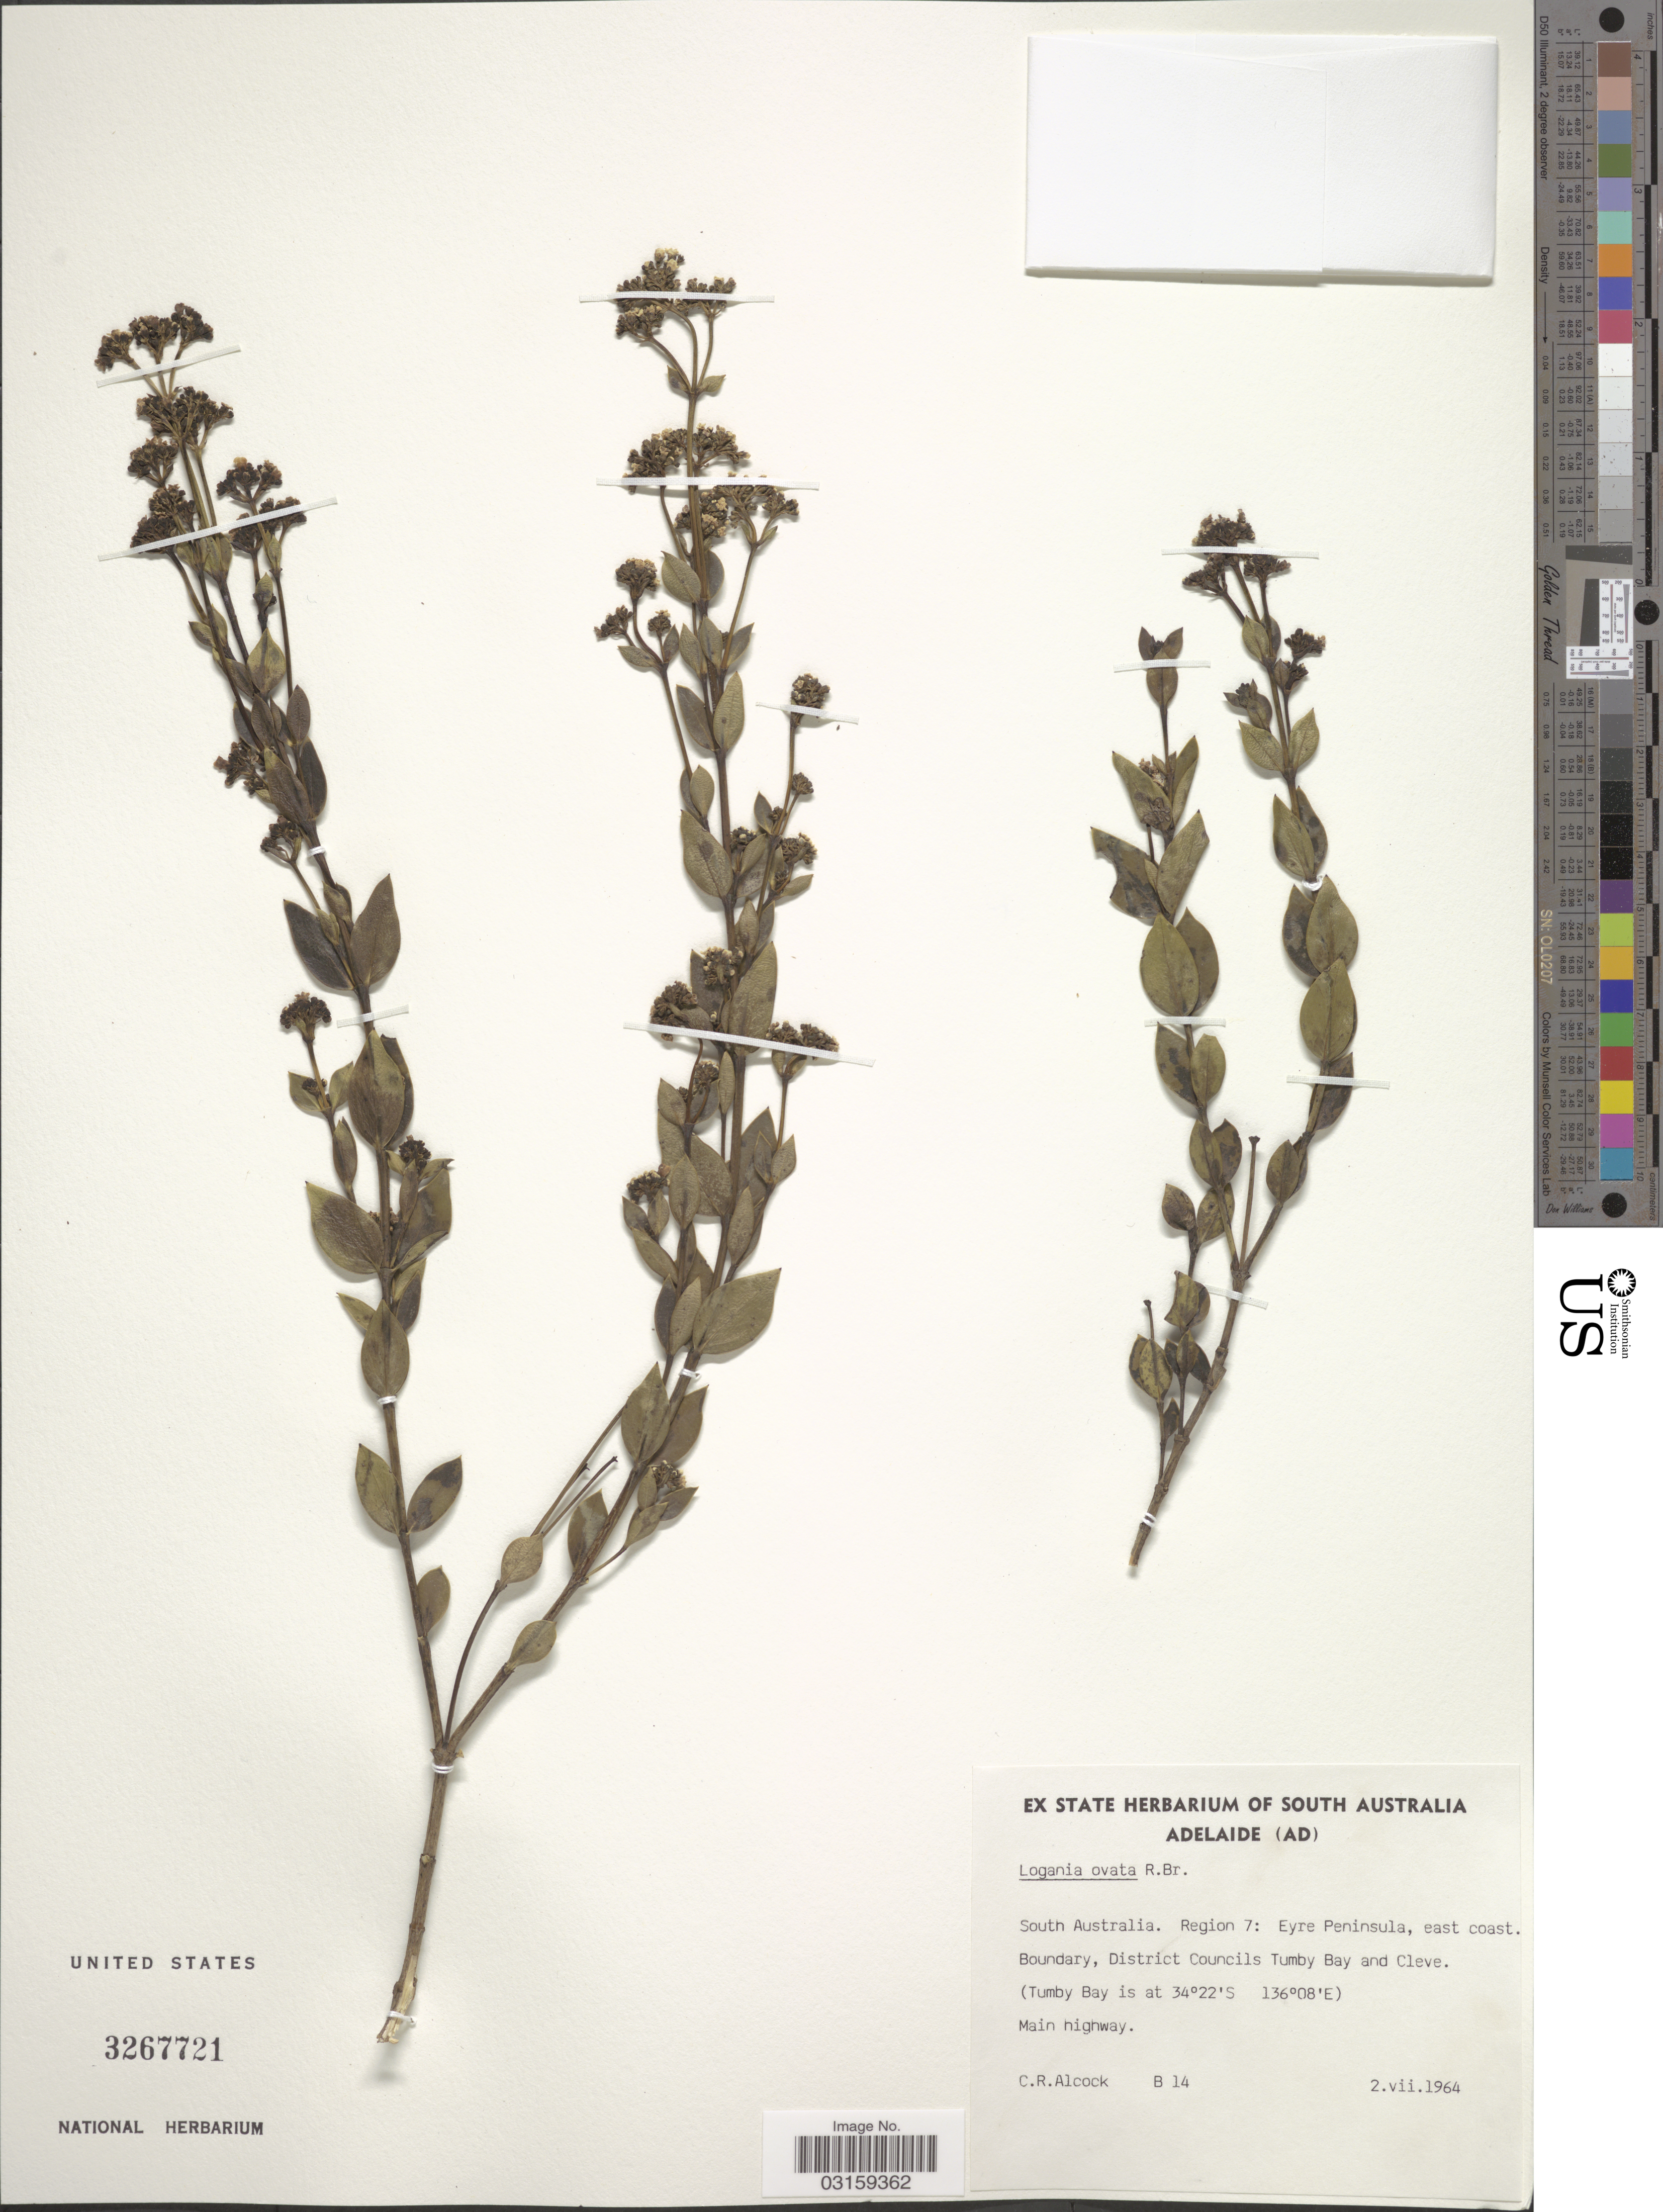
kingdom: Plantae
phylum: Tracheophyta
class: Magnoliopsida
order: Gentianales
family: Loganiaceae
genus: Logania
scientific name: Logania ovata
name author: R. Br.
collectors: C. Alcock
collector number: B14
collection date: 1964-07-02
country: Australia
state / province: South Australia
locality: Region 7: Eyre Peninsula, east coast. Boundary, District Councils Tumby Bay and Cleve. Main highway.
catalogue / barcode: US 3267721